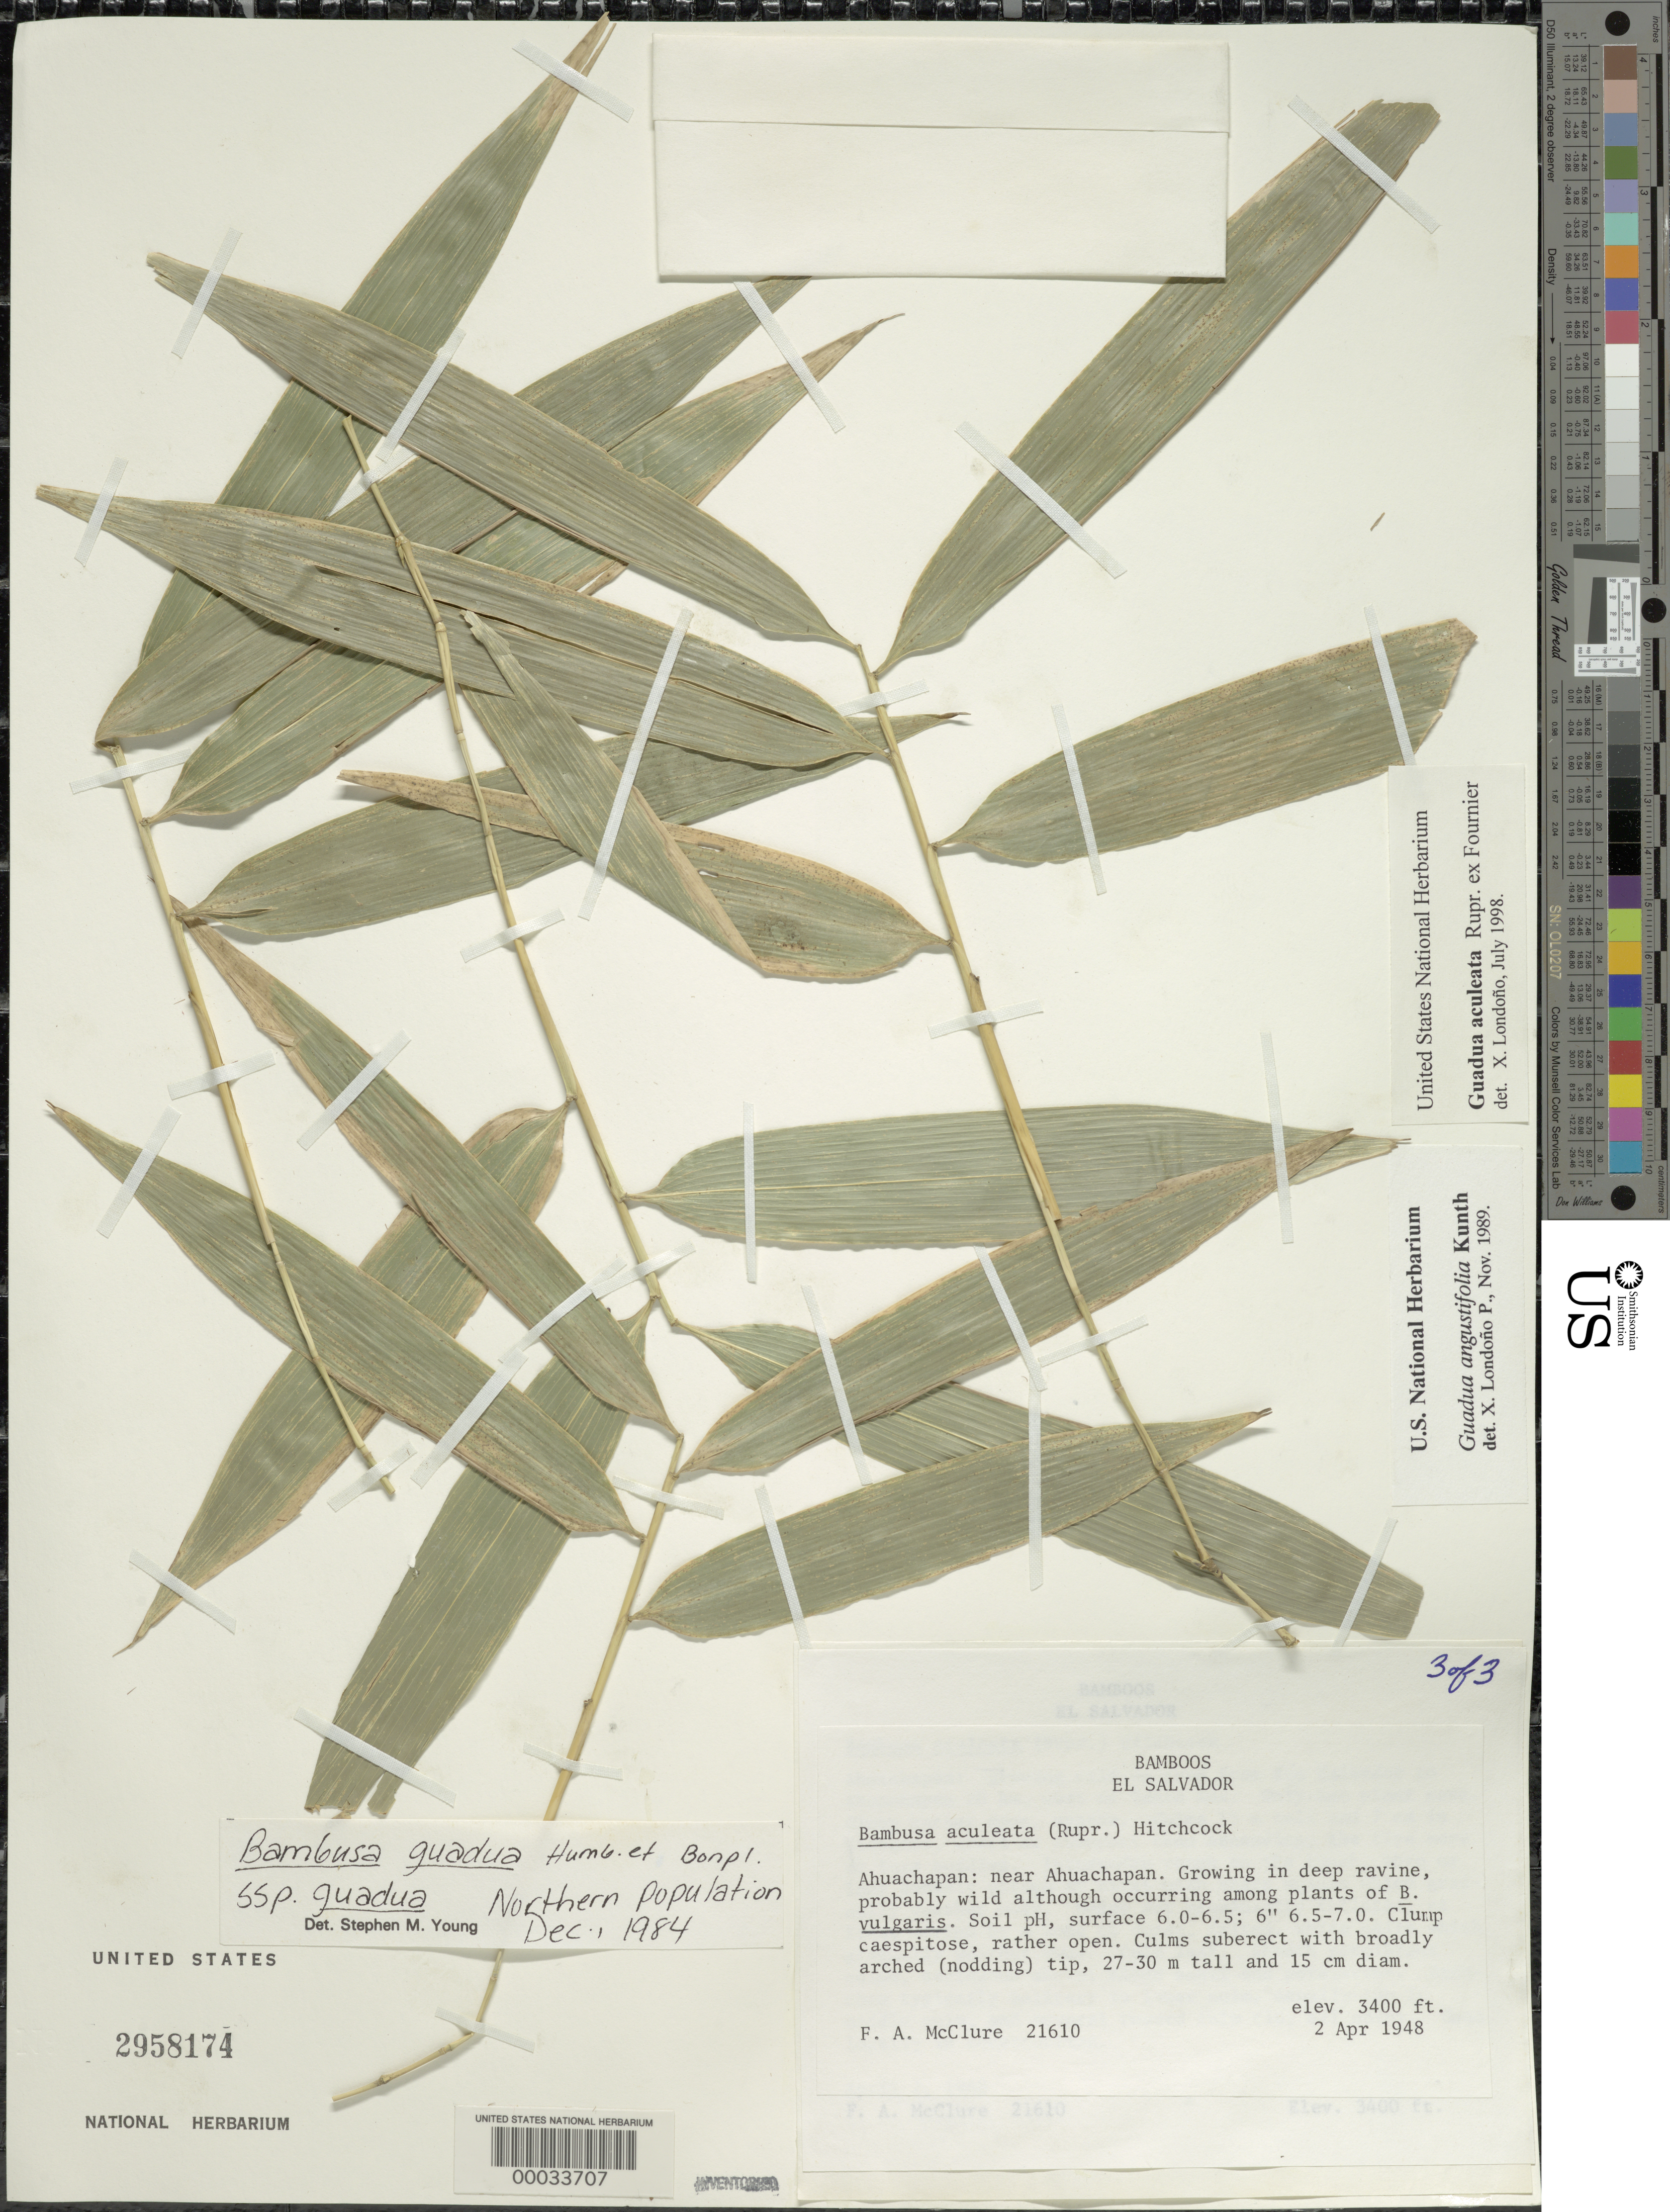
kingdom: Plantae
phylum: Tracheophyta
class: Liliopsida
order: Poales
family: Poaceae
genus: Guadua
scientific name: Guadua aculeata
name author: Rupr. ex E. Fourn.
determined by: Londoño, X., (TULV), Jardin Botanico "Juan Maria Cespedes"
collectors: F. A. McClure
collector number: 21610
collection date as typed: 02 Apr 1948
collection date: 1948-04-02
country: El Salvador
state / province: Ahuachapán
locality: Ahuachapan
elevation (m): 1037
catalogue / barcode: US 2958174